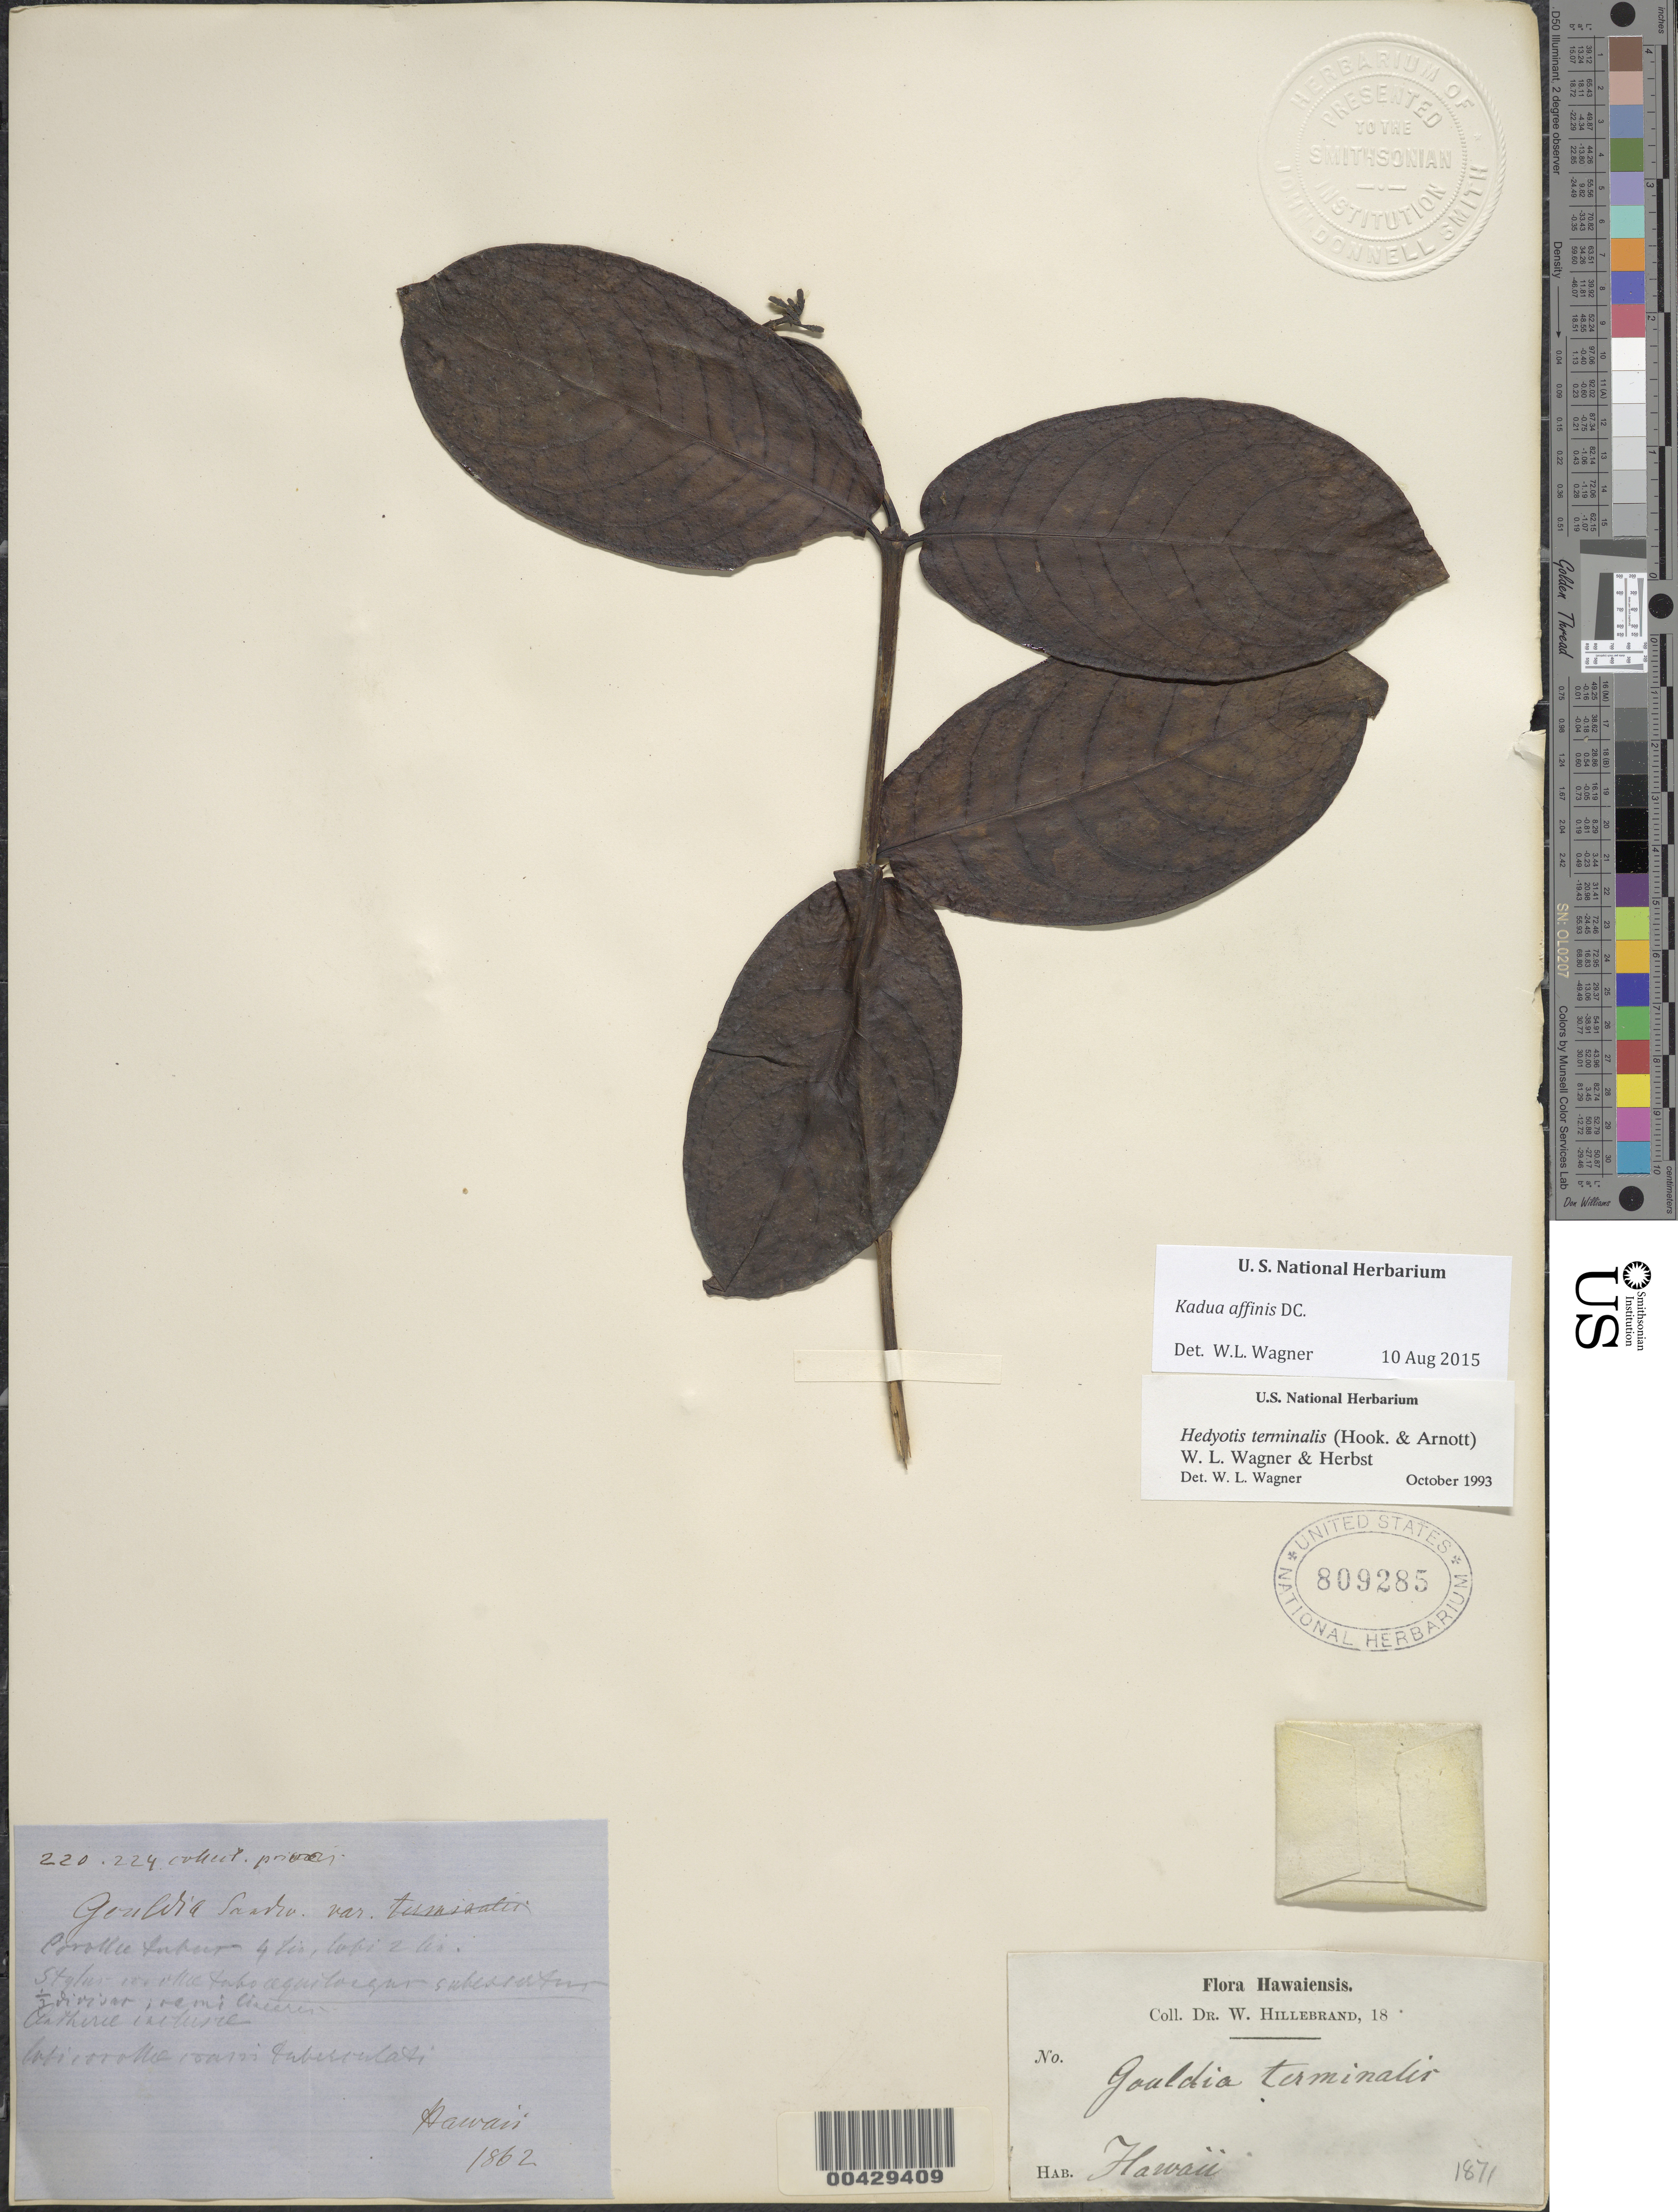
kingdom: Plantae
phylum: Tracheophyta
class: Magnoliopsida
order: Gentianales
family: Rubiaceae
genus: Kadua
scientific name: Kadua affinis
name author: DC.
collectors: W. Hillebrand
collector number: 1871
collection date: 1862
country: United States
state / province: Hawaii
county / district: Hawaii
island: Hawaii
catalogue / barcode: US 809285